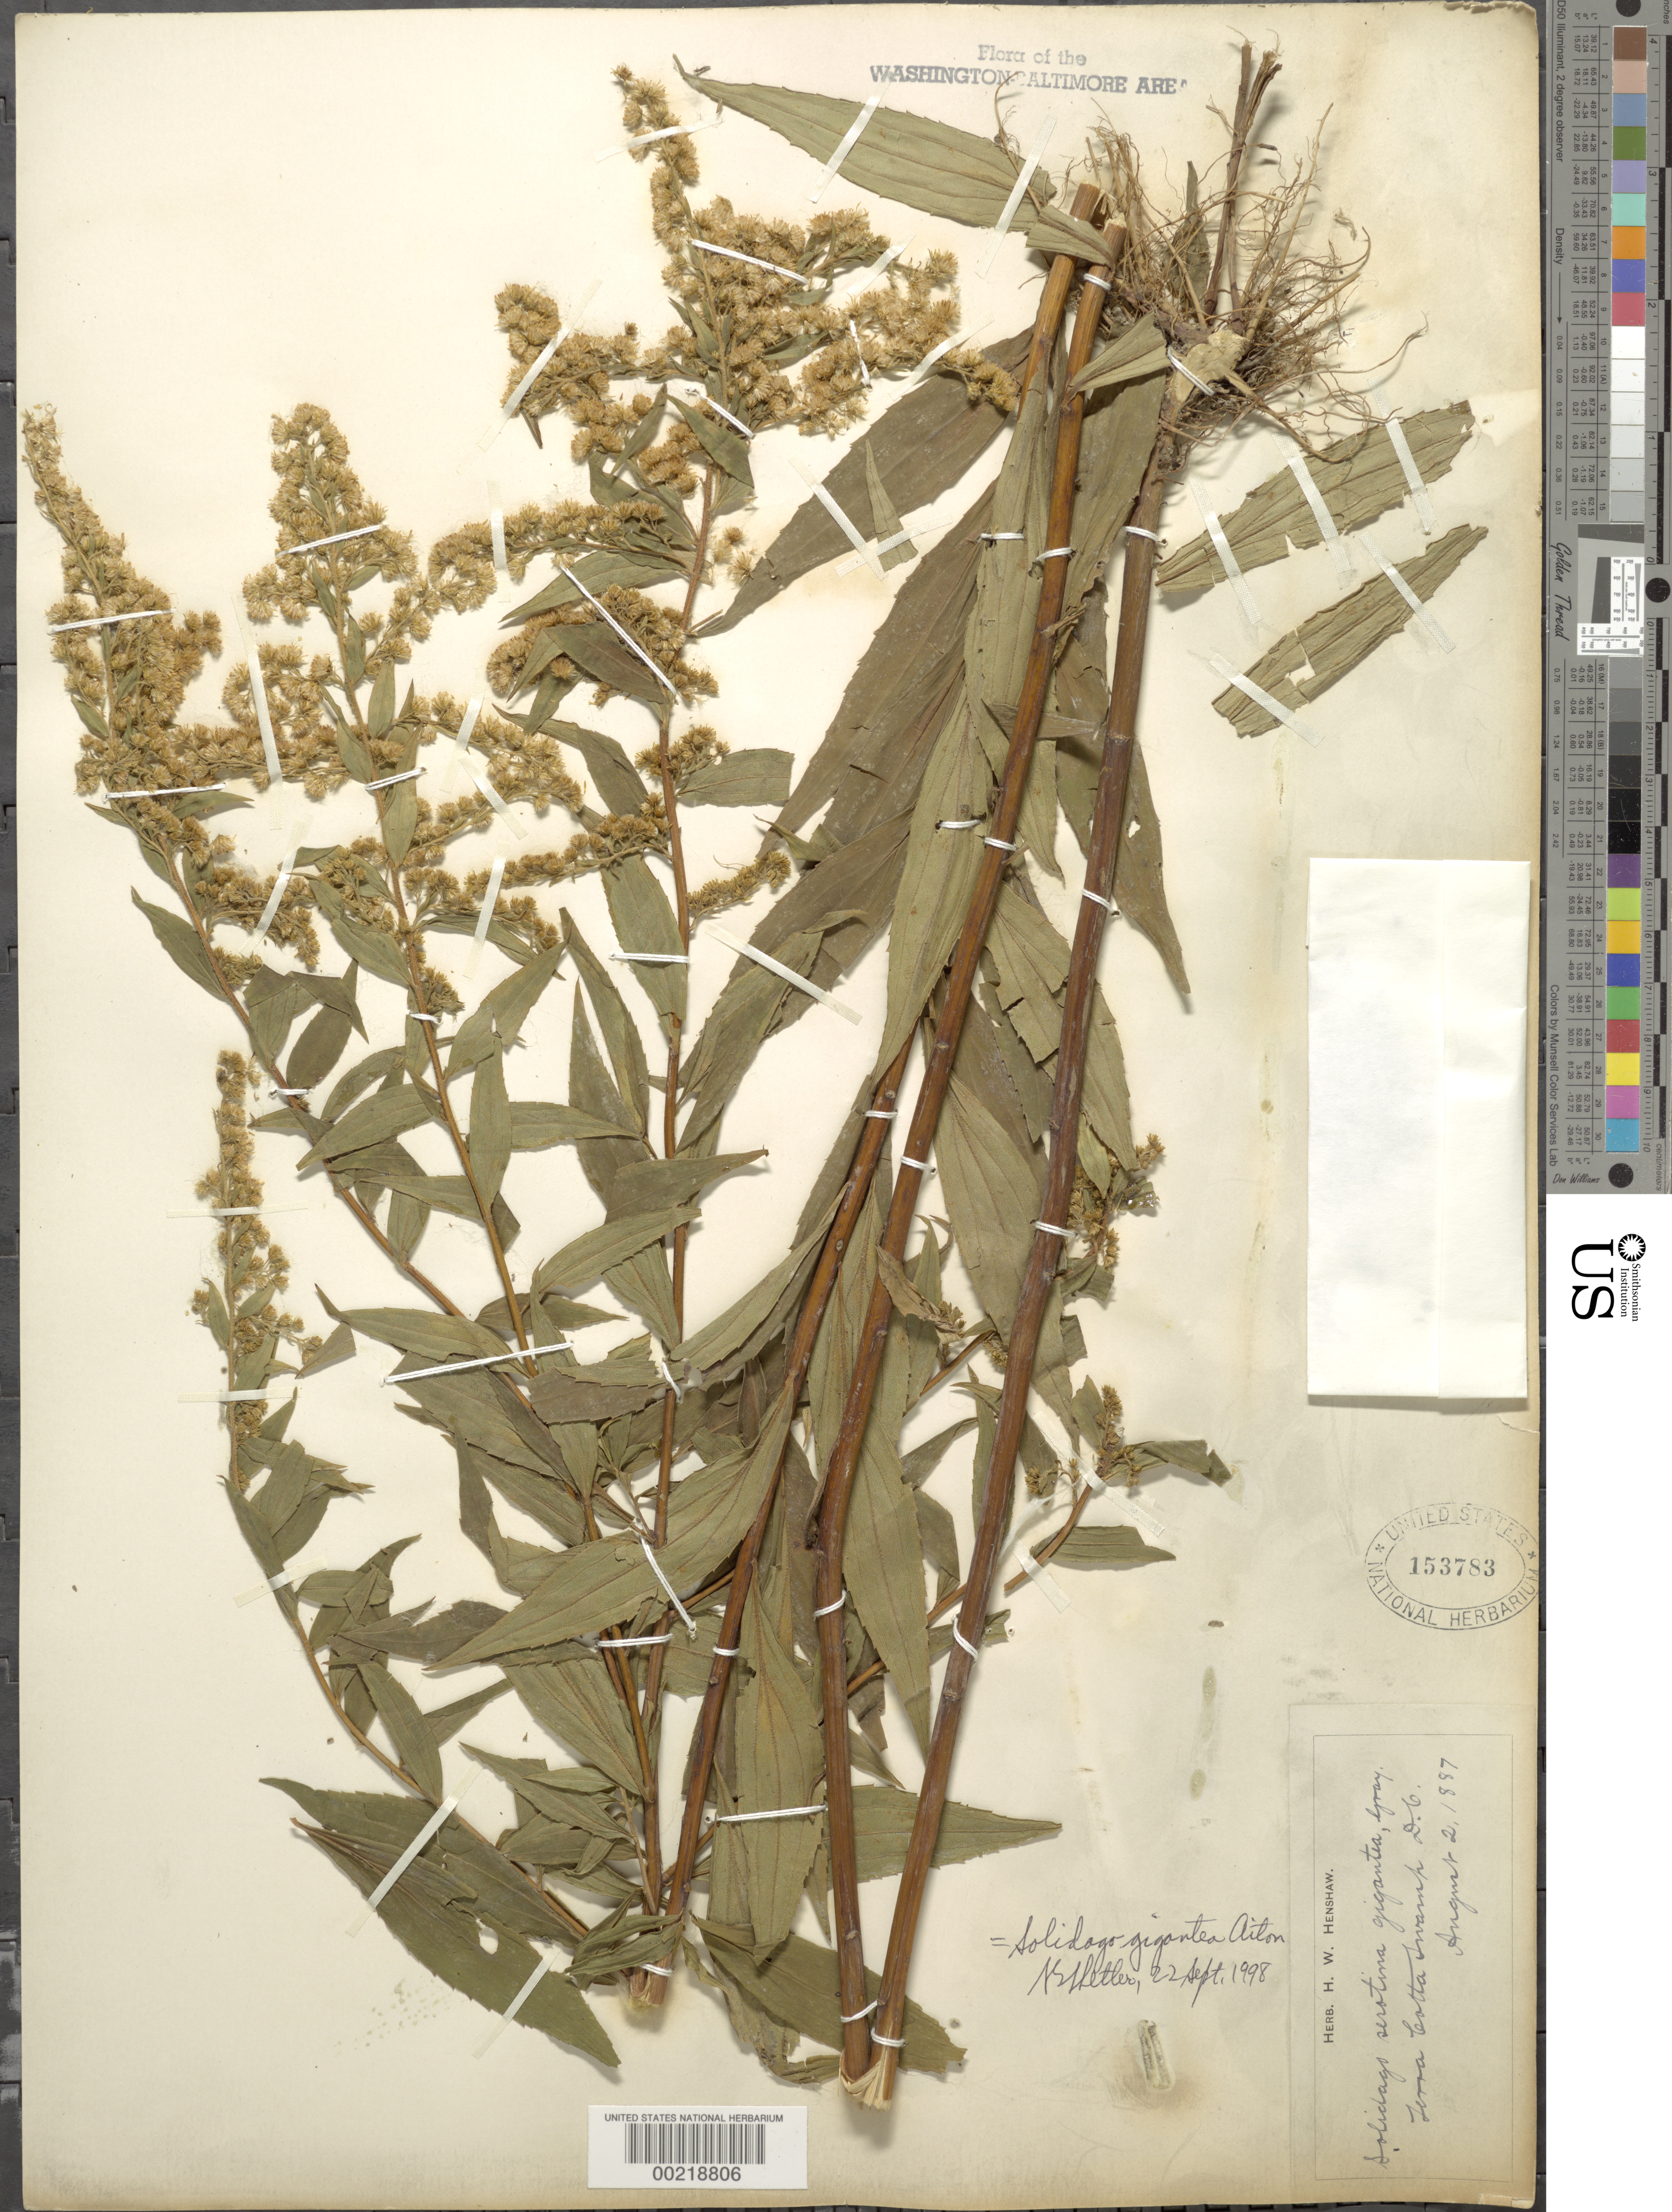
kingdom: Plantae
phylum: Tracheophyta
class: Magnoliopsida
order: Asterales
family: Asteraceae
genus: Solidago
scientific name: Solidago gigantea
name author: Aiton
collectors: H. Henshaw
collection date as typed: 02 Aug 1887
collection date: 1887-08-02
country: United States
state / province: District of Columbia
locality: Terra Cotta Swamp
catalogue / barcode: US 153783